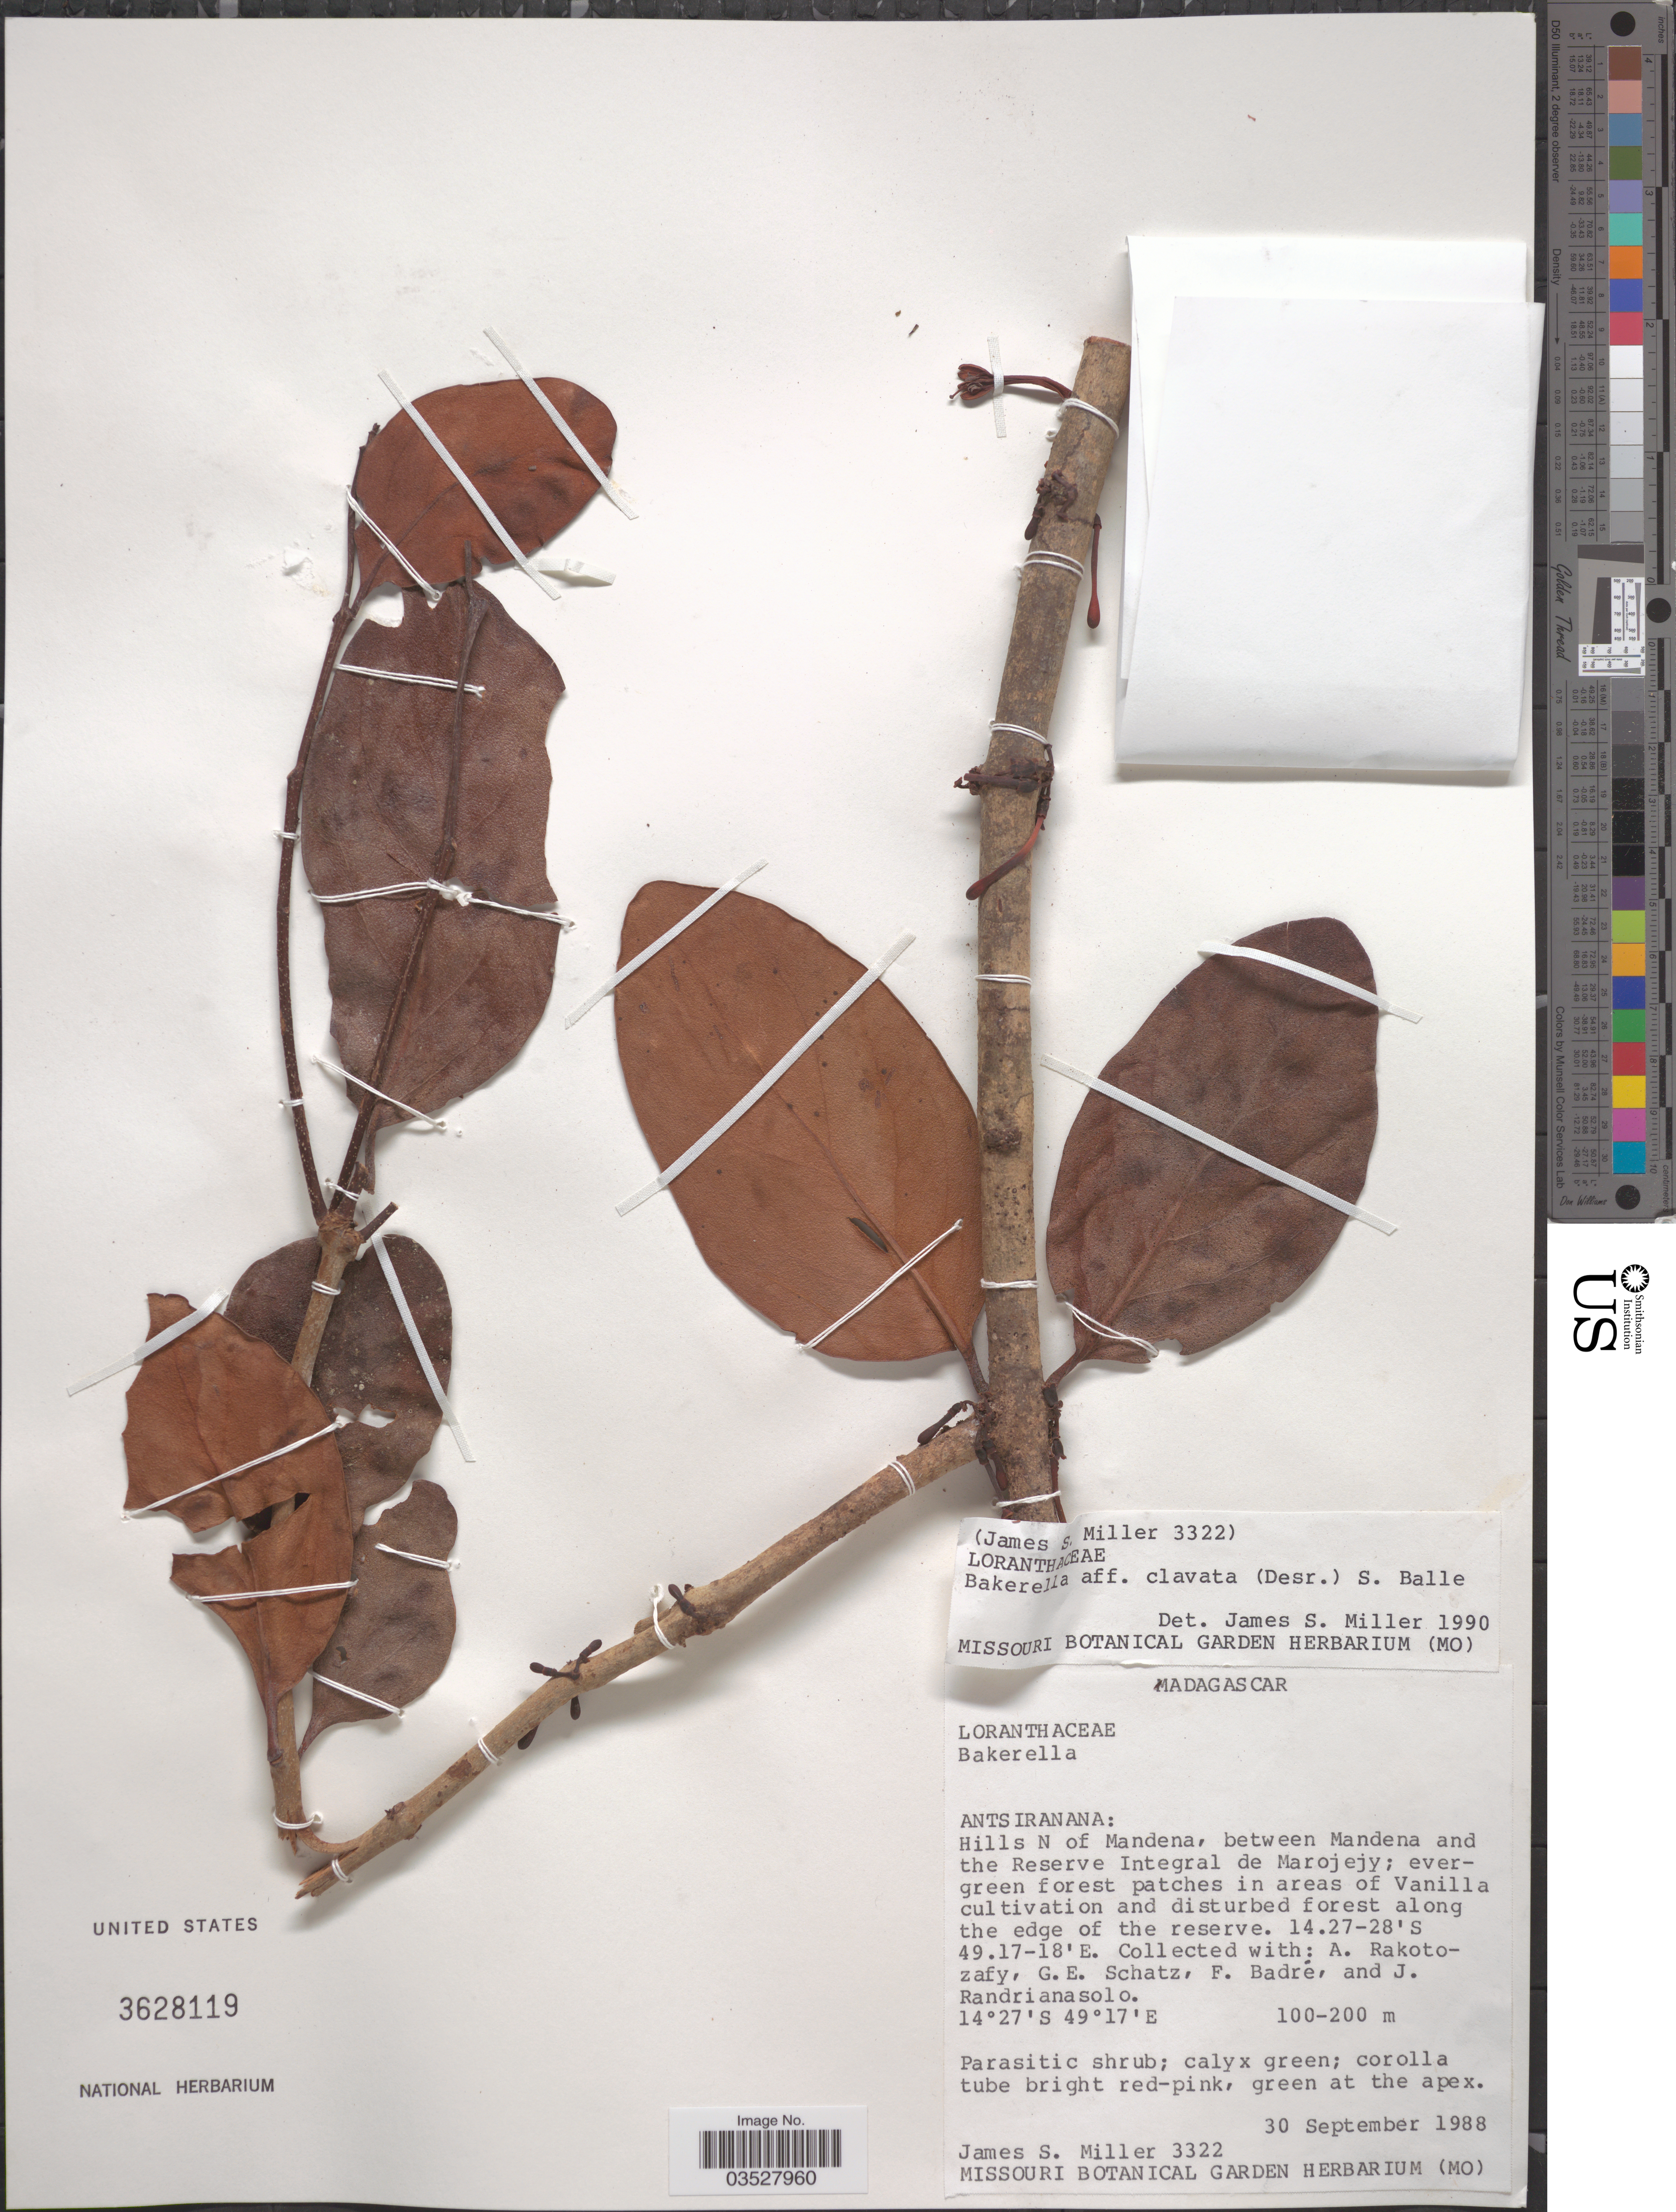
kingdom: Plantae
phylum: Tracheophyta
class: Magnoliopsida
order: Santalales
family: Loranthaceae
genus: Bakerella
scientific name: Bakerella clavata var. clavata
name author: (Desr.) Balle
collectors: J. S. Miller, A. Rakotozafy, G. Schatz, F. Badré & J. Randrianasolo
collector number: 3322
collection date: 1988-09-30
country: Madagascar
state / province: Sava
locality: Hills N of Mandena, between Mandena and the Reserve Integral de Marojejy; evergreen forest patches in areas of Vanilla cultivation and disturbed forest along the edge of the reserve.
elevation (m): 100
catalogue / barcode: US 3628119